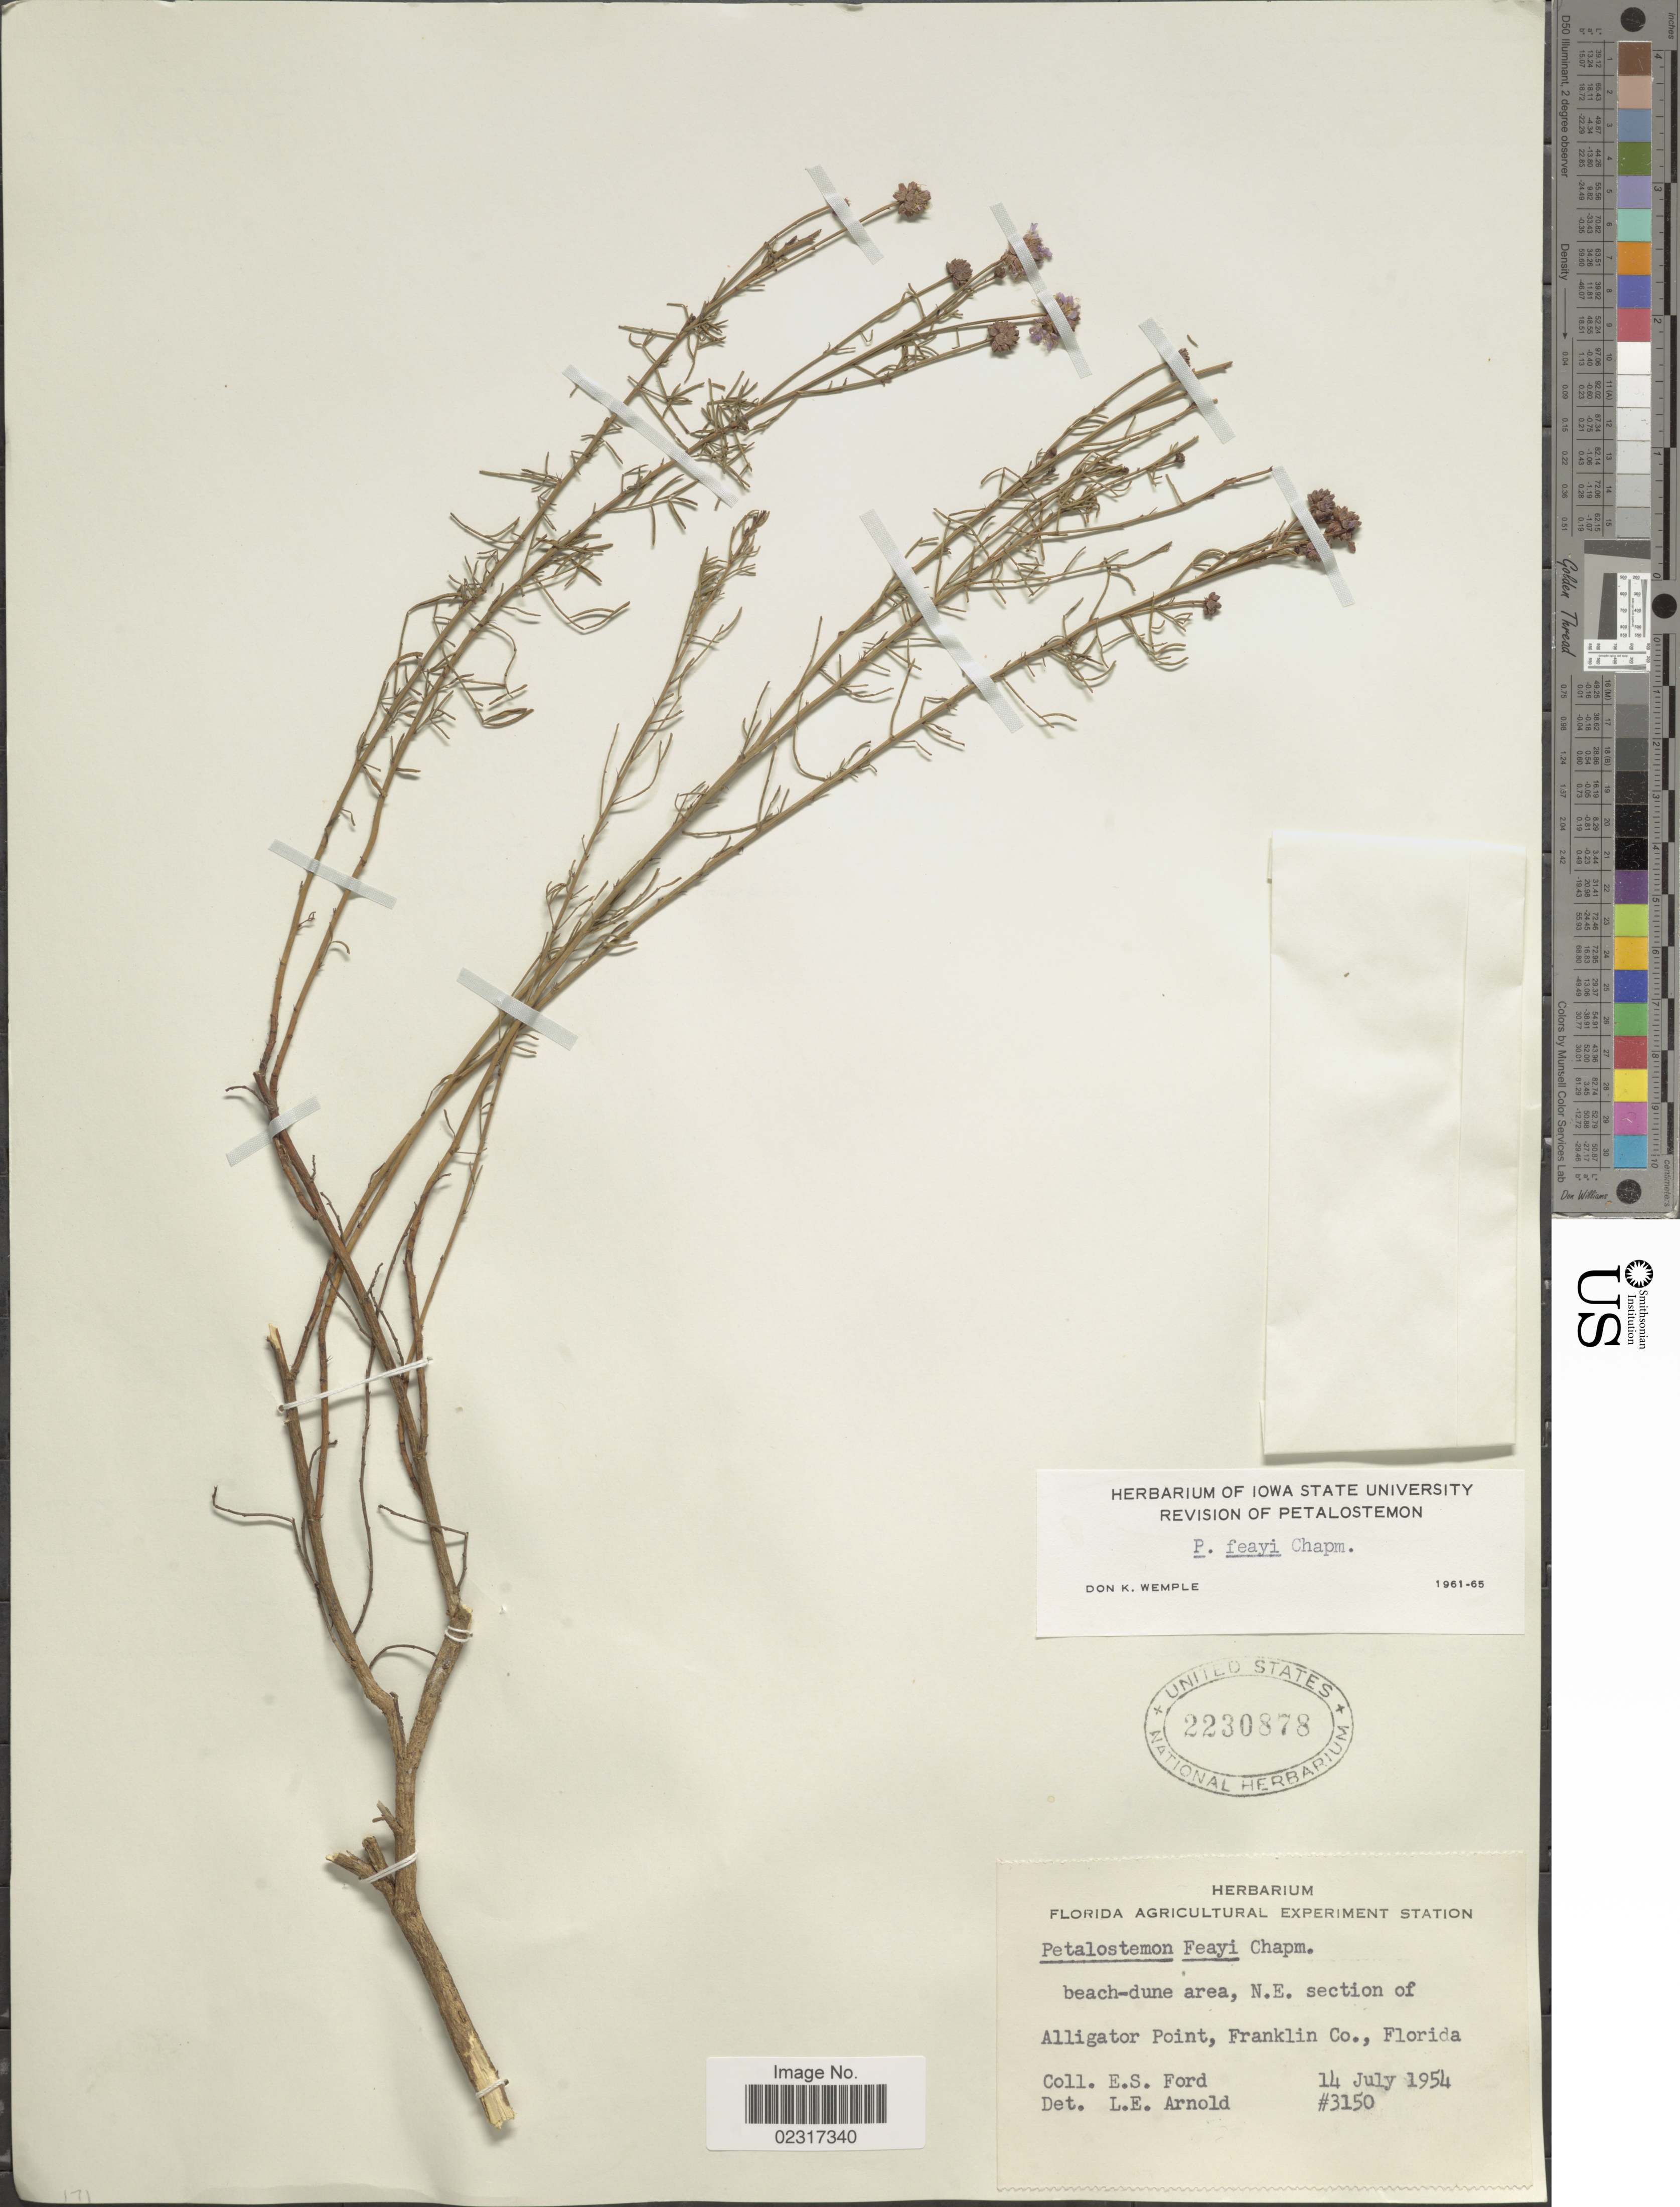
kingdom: Plantae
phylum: Tracheophyta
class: Magnoliopsida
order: Fabales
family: Fabaceae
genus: Dalea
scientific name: Dalea feayi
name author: (Chapm.) Barneby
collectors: E. Ford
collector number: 3150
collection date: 1954-07-14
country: United States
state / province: Florida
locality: Alligator Point, Franklin Co.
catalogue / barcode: US 2230878